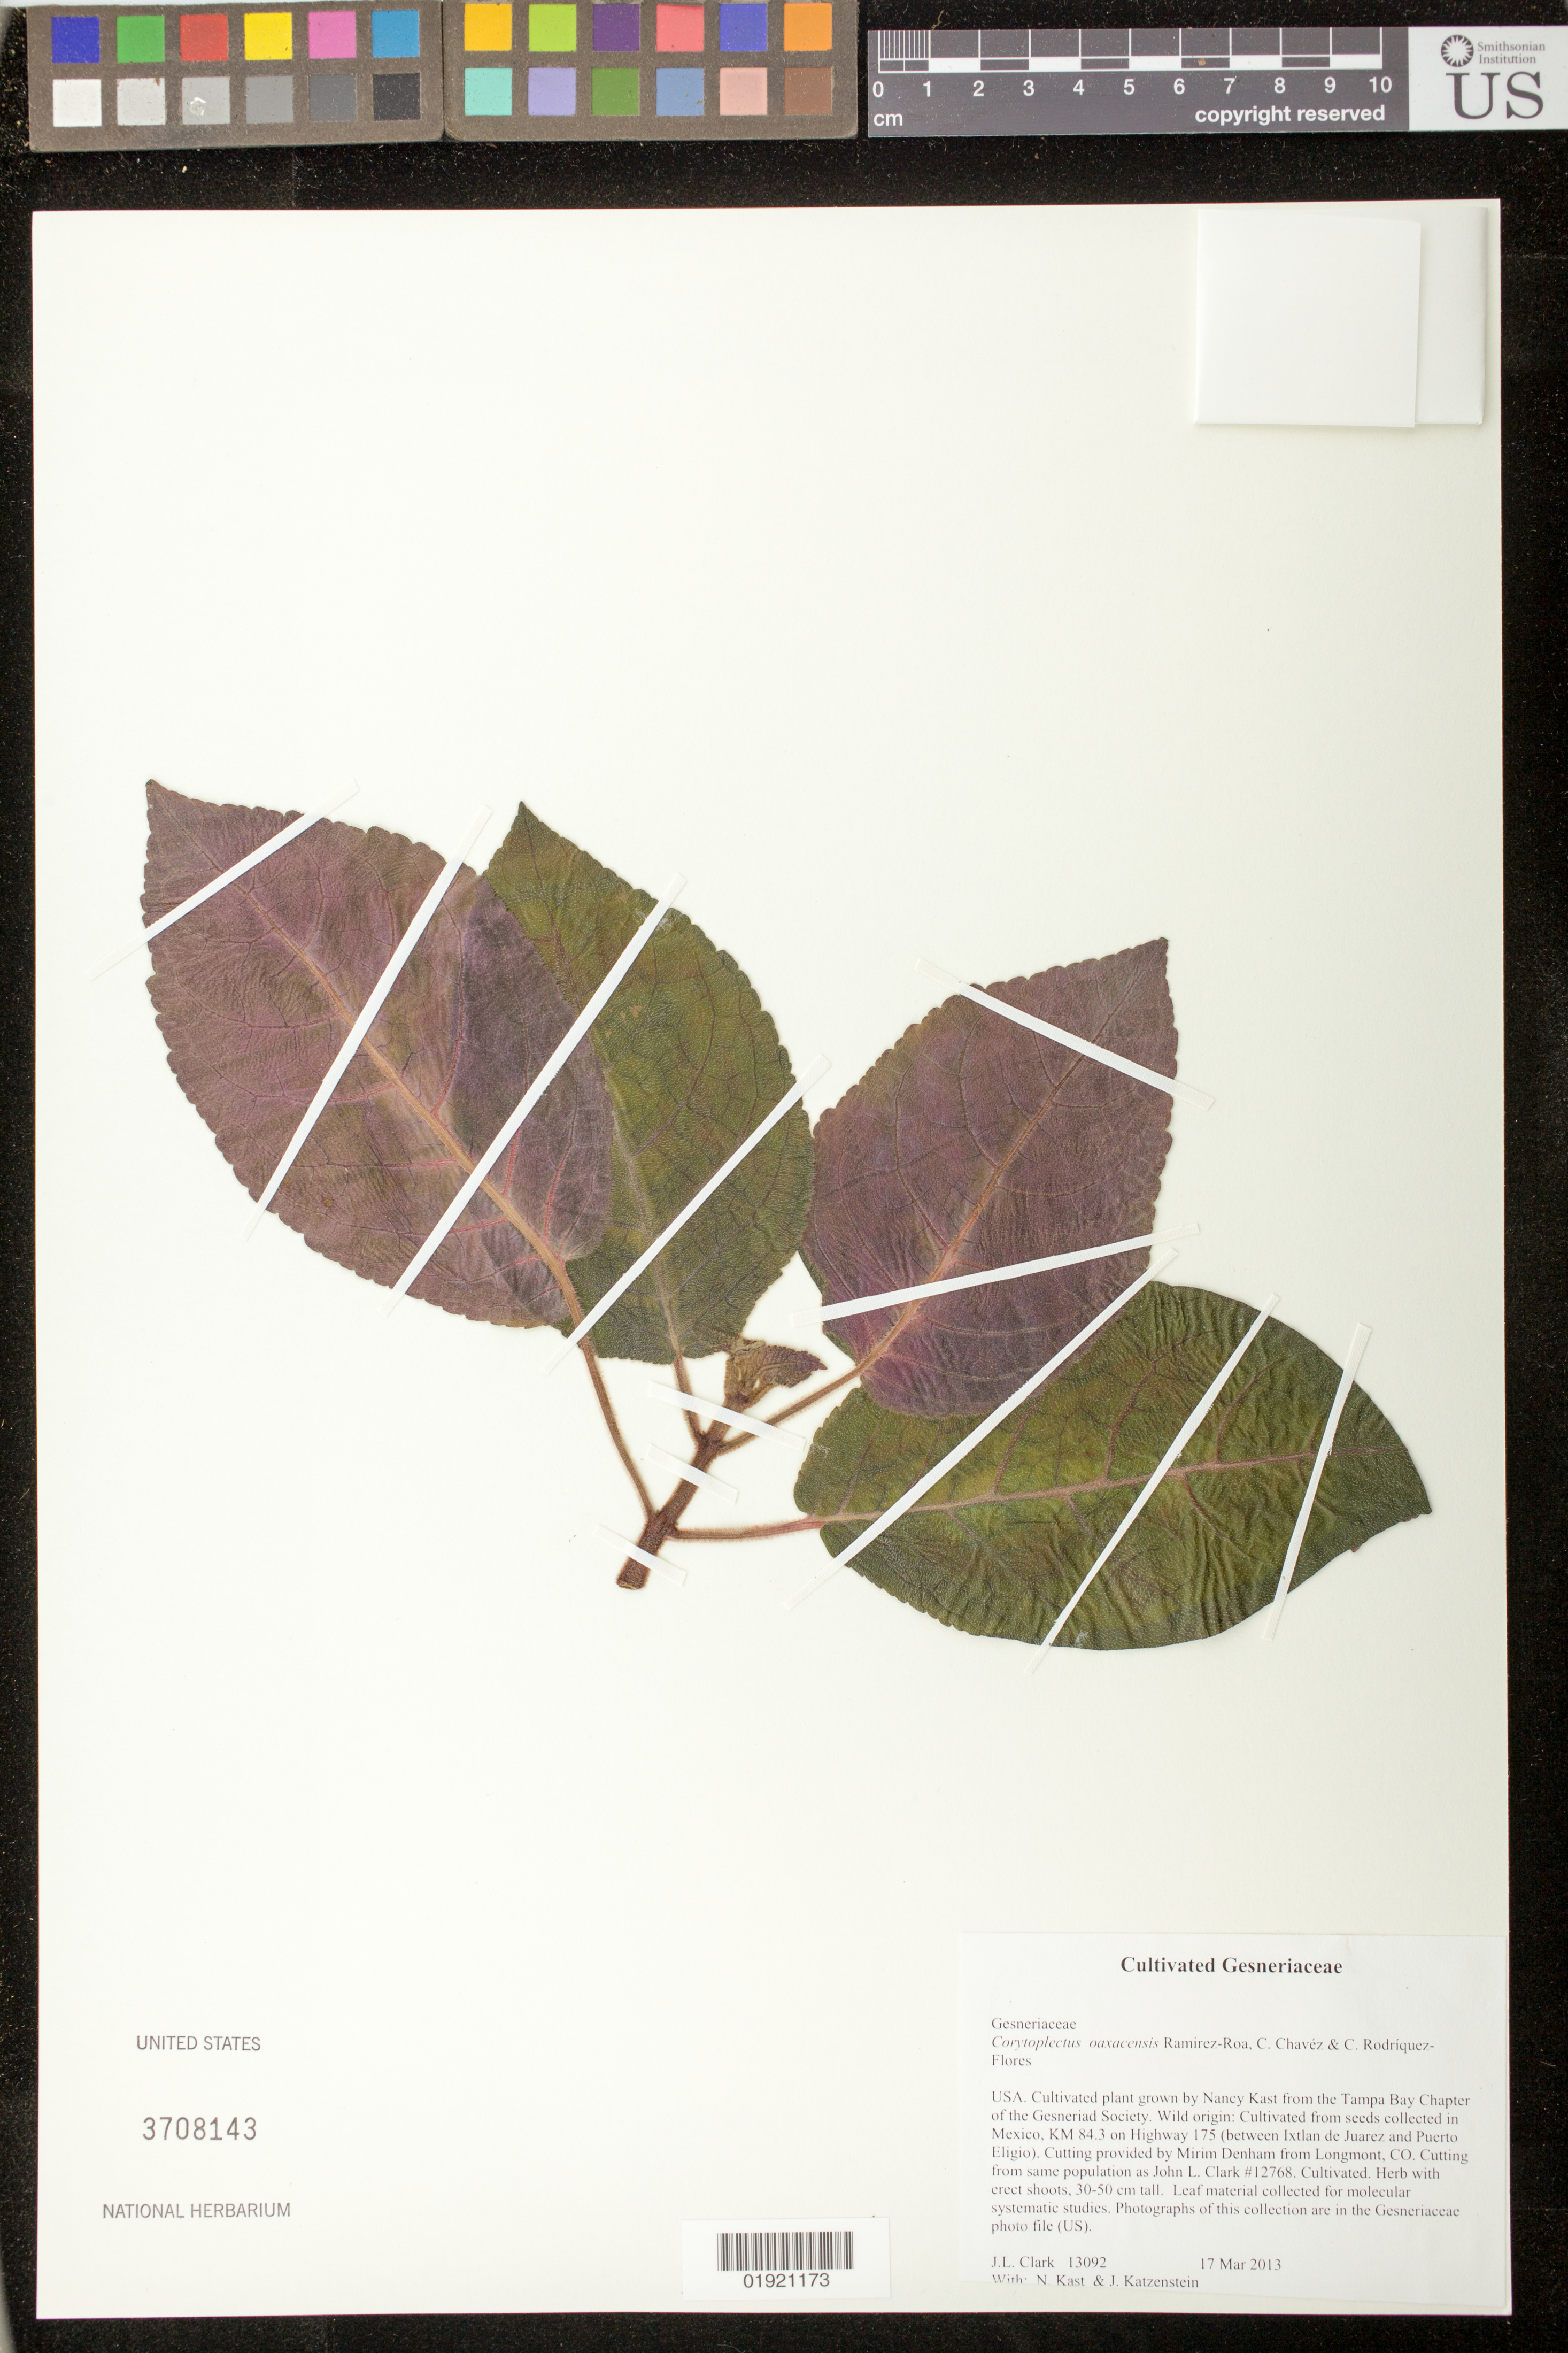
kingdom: Plantae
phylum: Tracheophyta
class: Magnoliopsida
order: Lamiales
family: Gesneriaceae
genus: Corytoplectus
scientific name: Corytoplectus oaxacensis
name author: Ram.-Roa et al.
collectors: J. L. Clark, N. Kast & J. Katzenstein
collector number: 13092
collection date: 2013-03-17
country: United States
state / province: Florida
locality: Cultivated plant grown from cutting provided by Nancy Kast from the Tampa Bay Chapter of the Gesneriad Society. Wild origin: Cultivated from seeds collected in Mexico, KM 84.3 on Highway 175 (between Ixtlan de Juarez and Puerto Eligio). Cutting provided by Mirim Denham from Longmont, CO.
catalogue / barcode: US 3708143